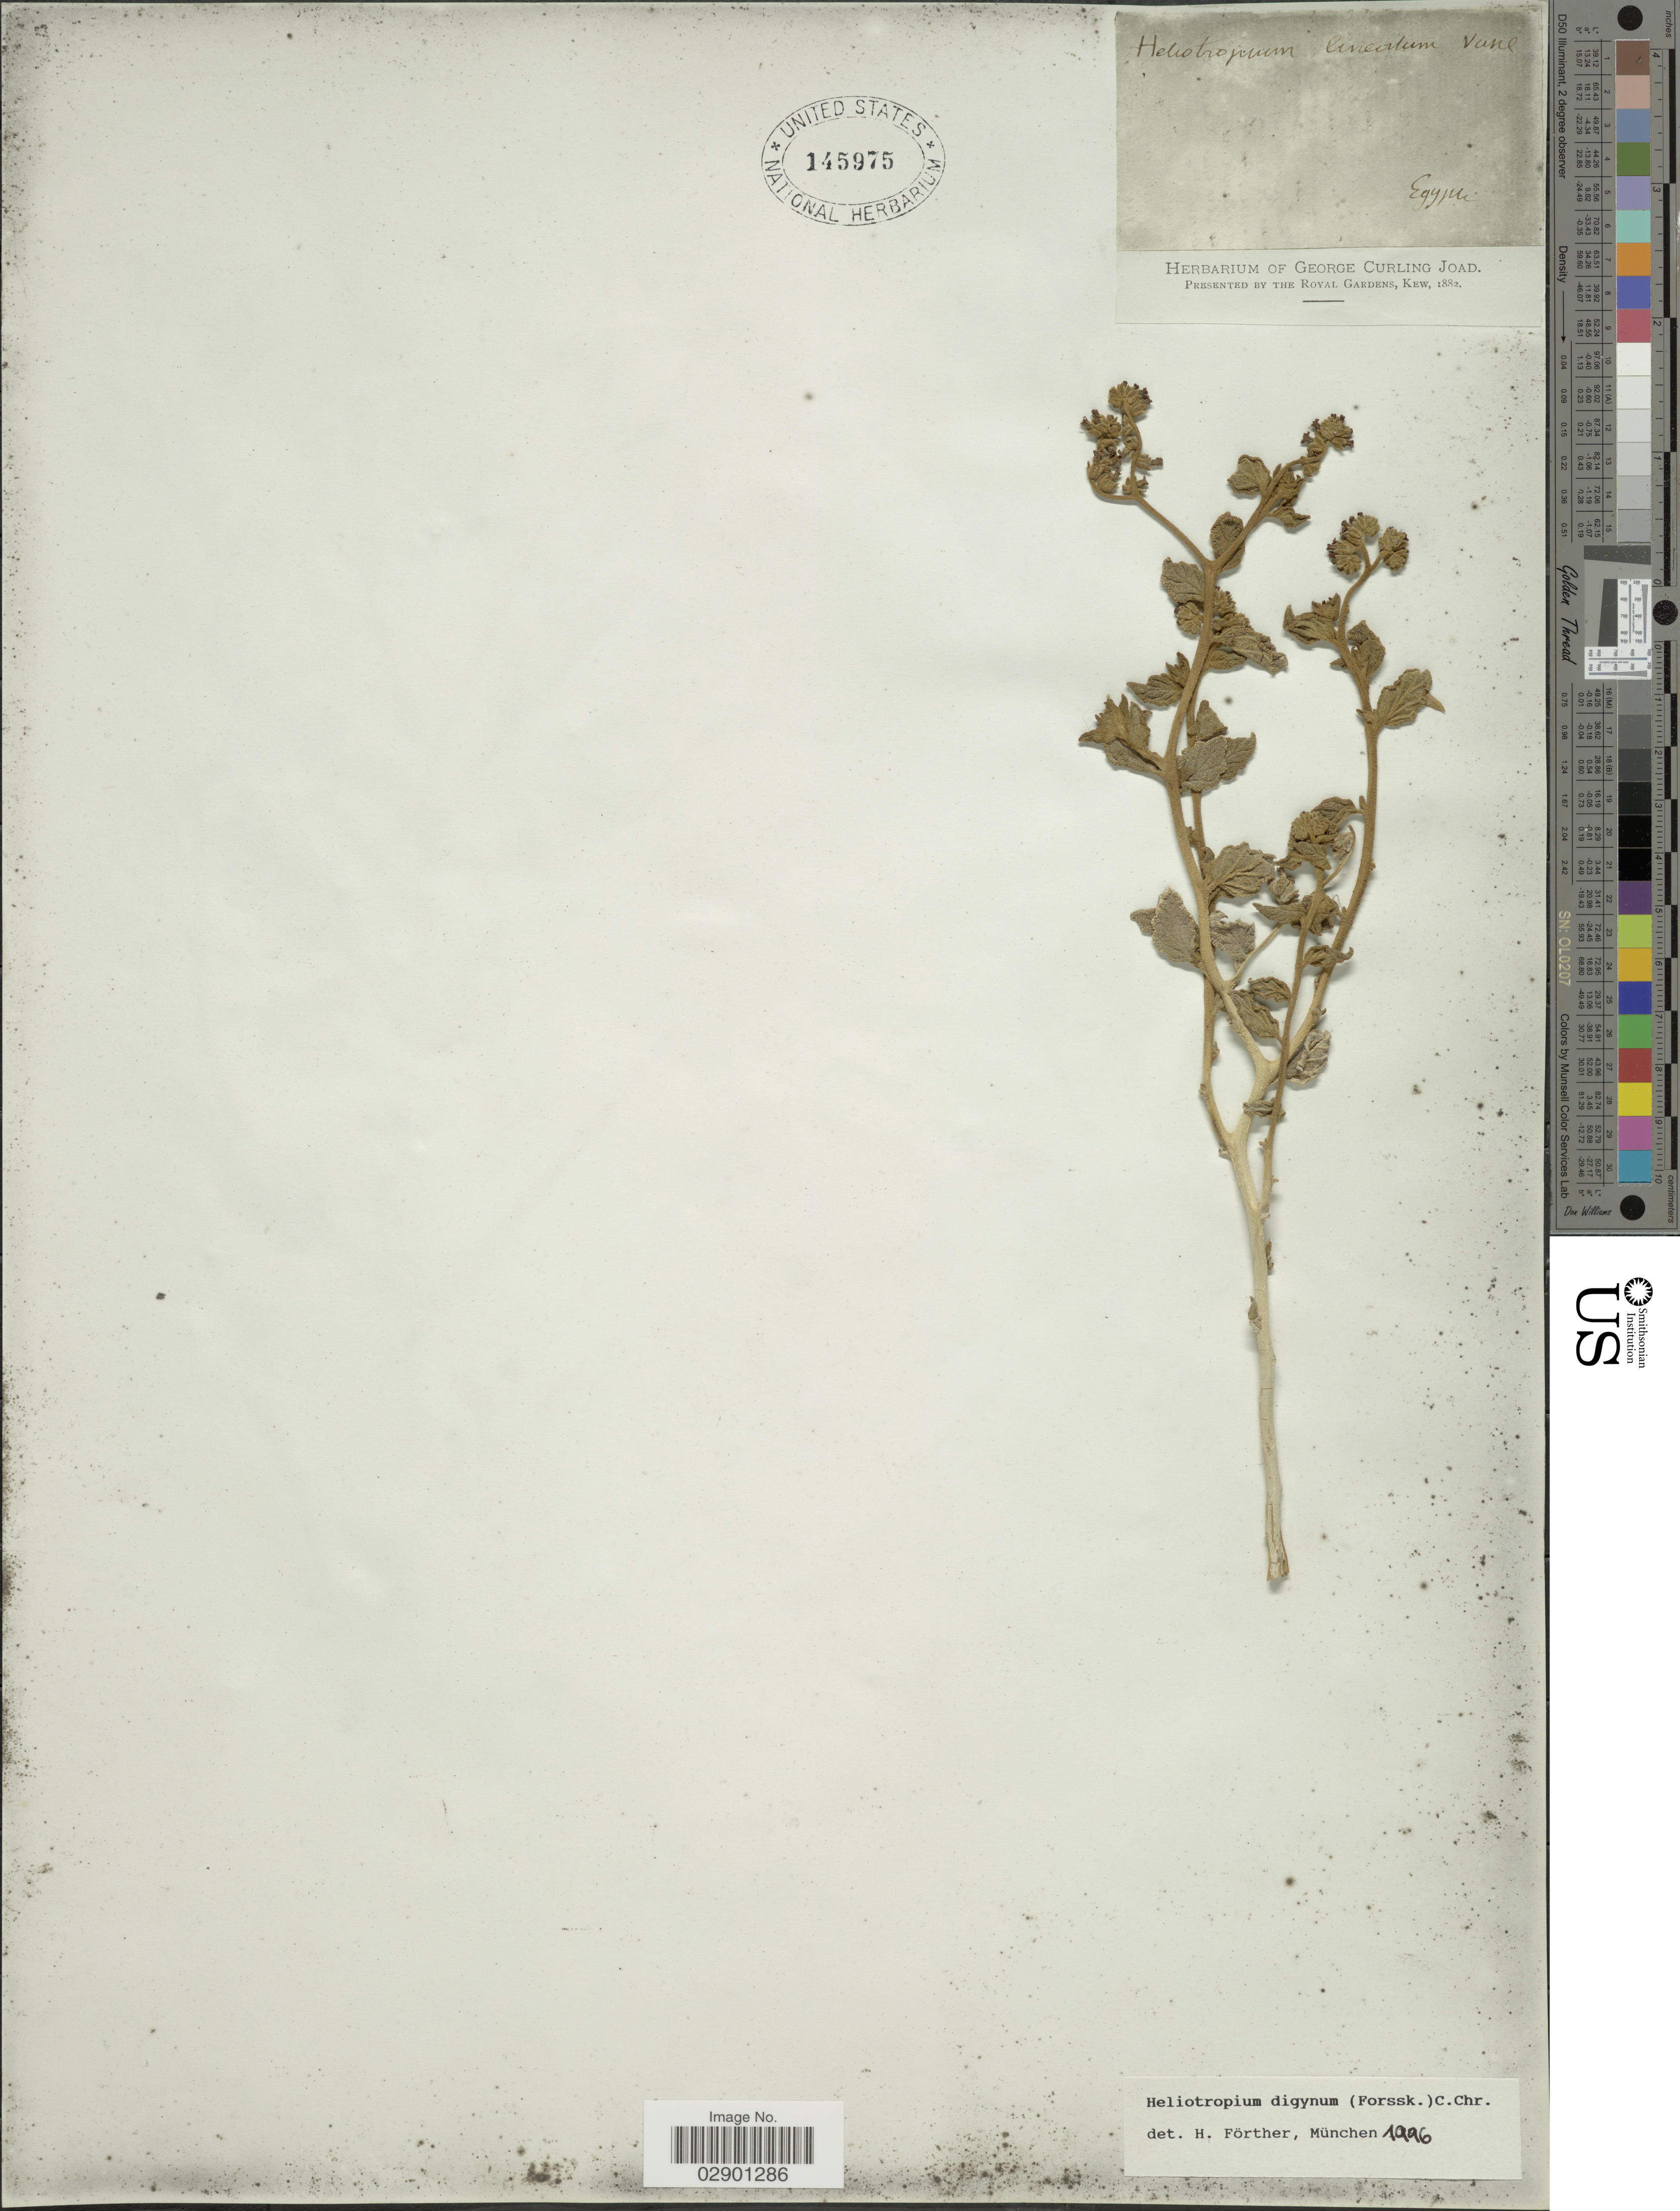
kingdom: Plantae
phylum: Tracheophyta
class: Magnoliopsida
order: Boraginales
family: Heliotropiaceae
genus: Heliotropium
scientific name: Heliotropium digynum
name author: (Forssk.) Asch. ex C. Chr.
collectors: ex herb. George Curling Joad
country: Egypt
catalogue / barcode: US 145975